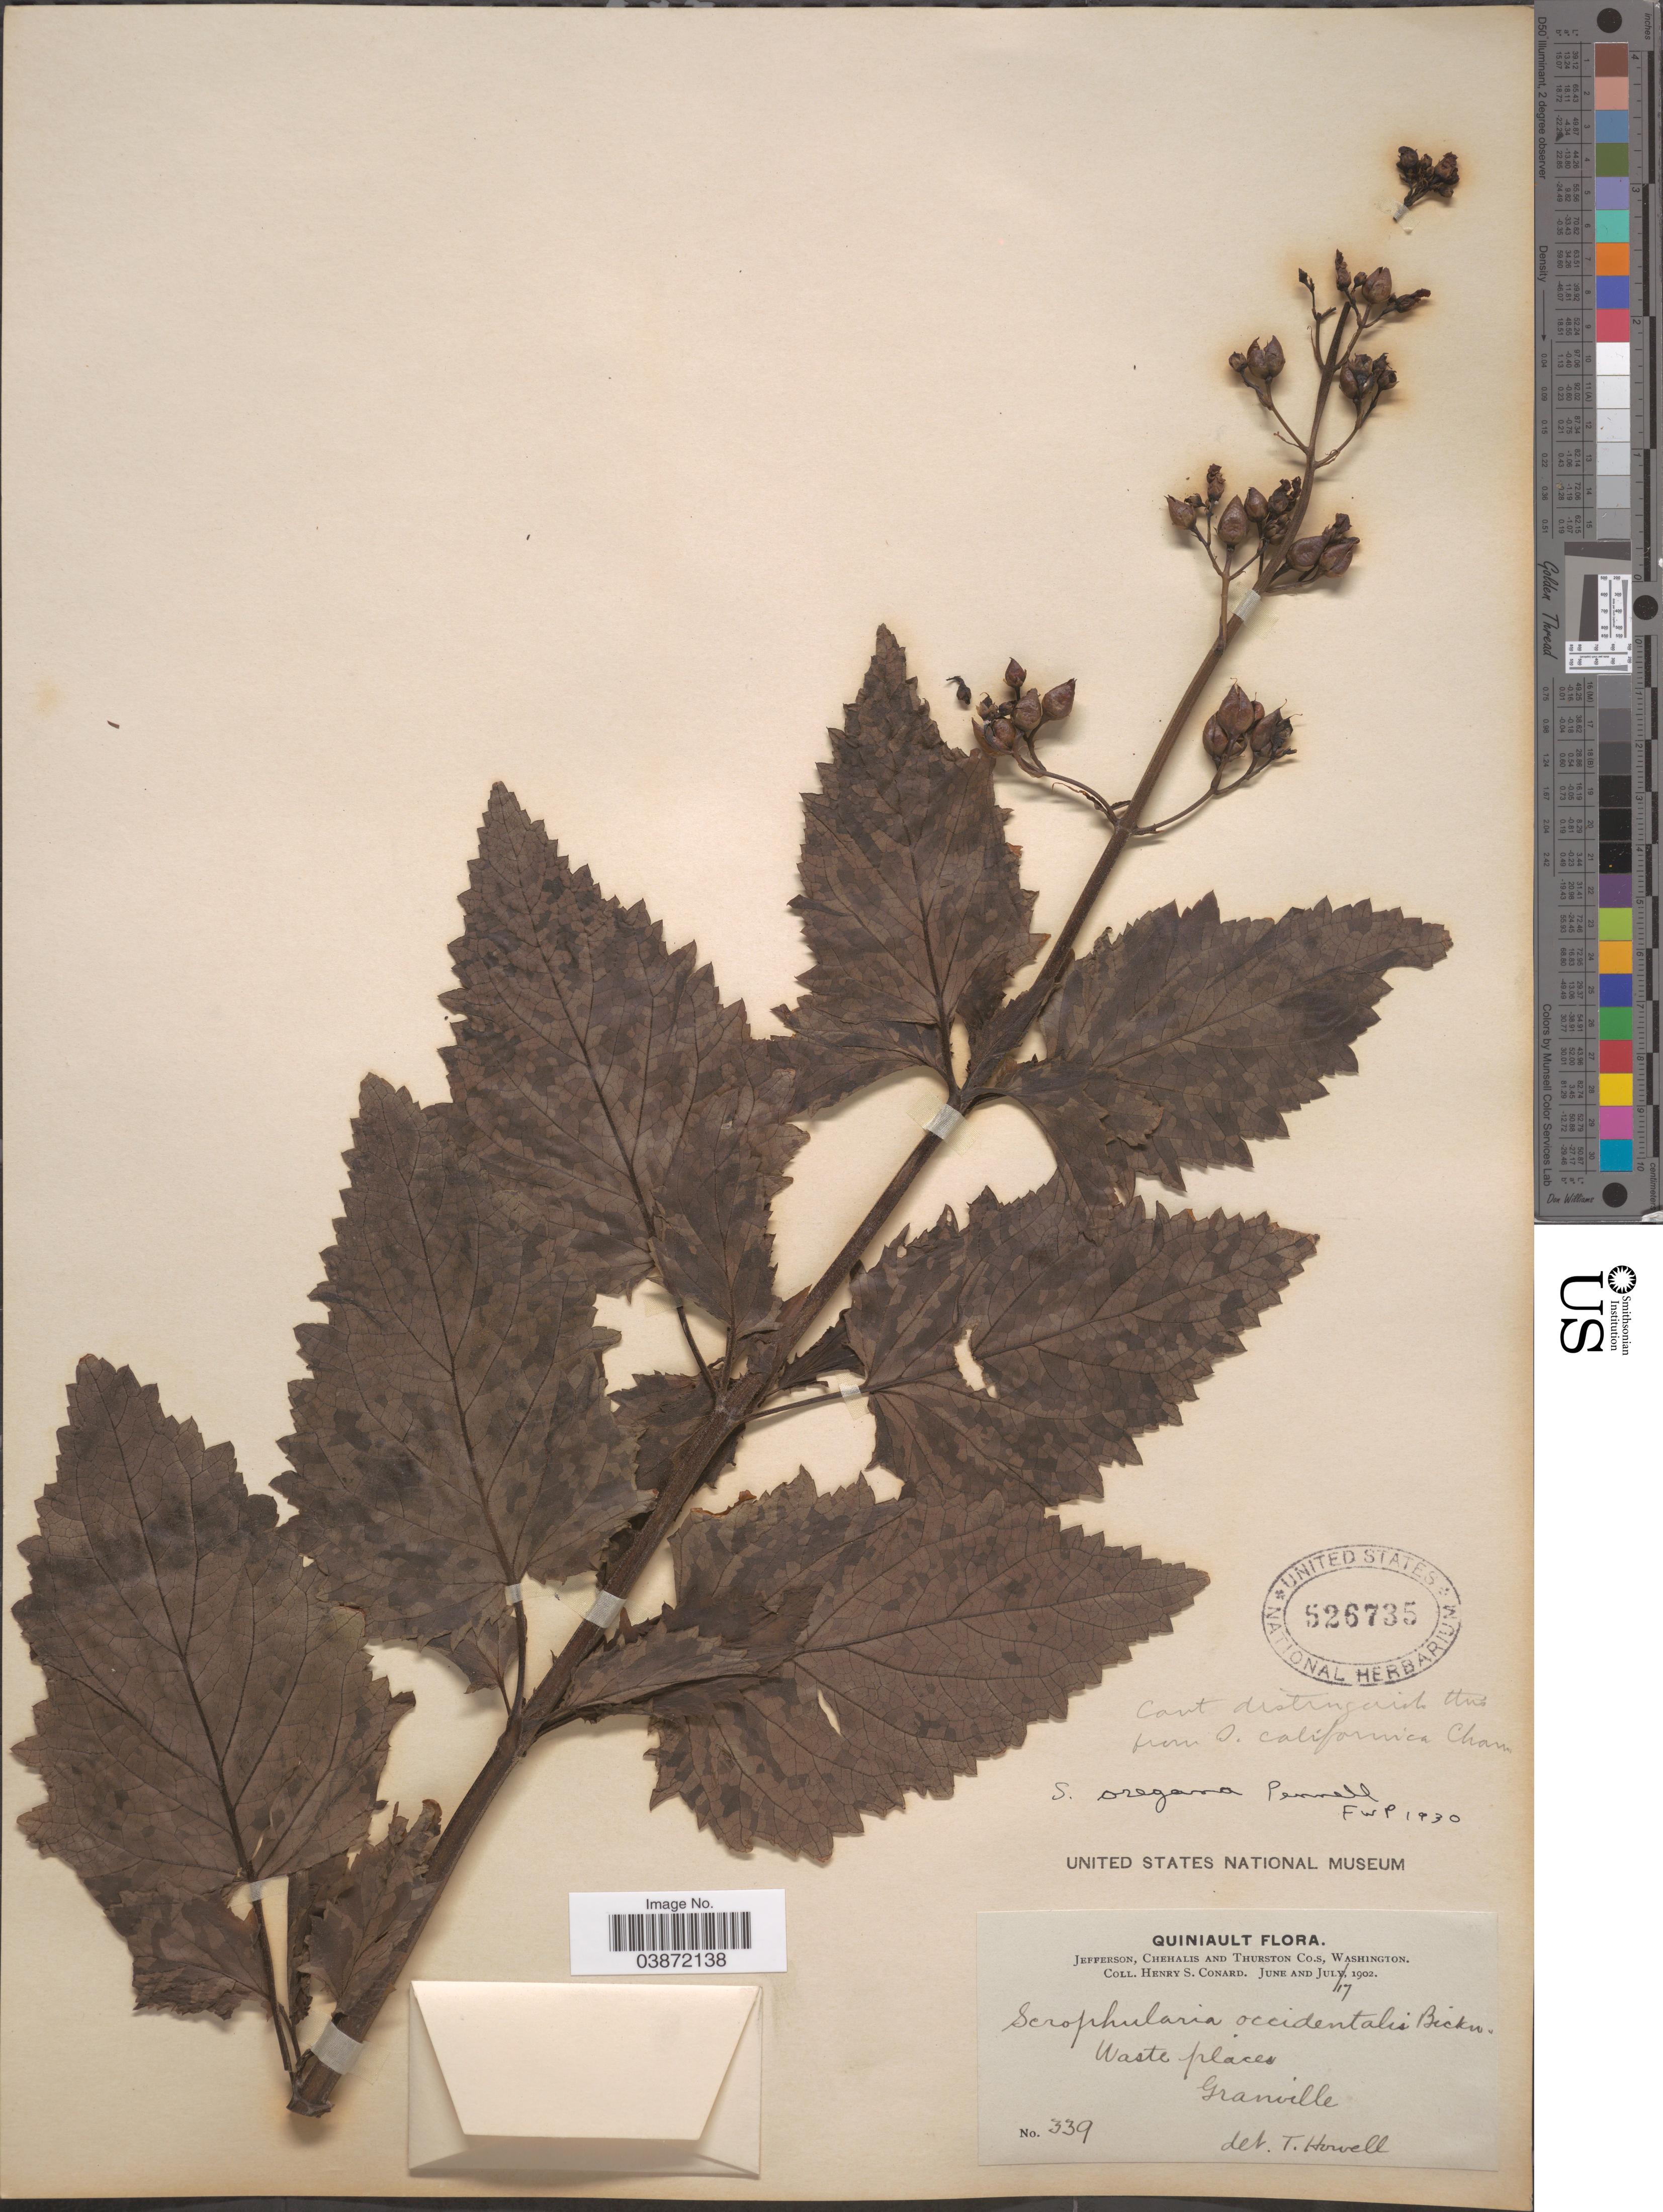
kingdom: Plantae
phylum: Tracheophyta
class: Magnoliopsida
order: Lamiales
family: Scrophulariaceae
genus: Scrophularia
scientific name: Scrophularia oregana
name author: Pennell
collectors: H. S. Conard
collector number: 339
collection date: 1902-07-17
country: United States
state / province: Washington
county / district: Thurston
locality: Quiniault. Jefferson, Chehalis and Thurston Co.s. Waste places. Granville.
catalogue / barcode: US 526735